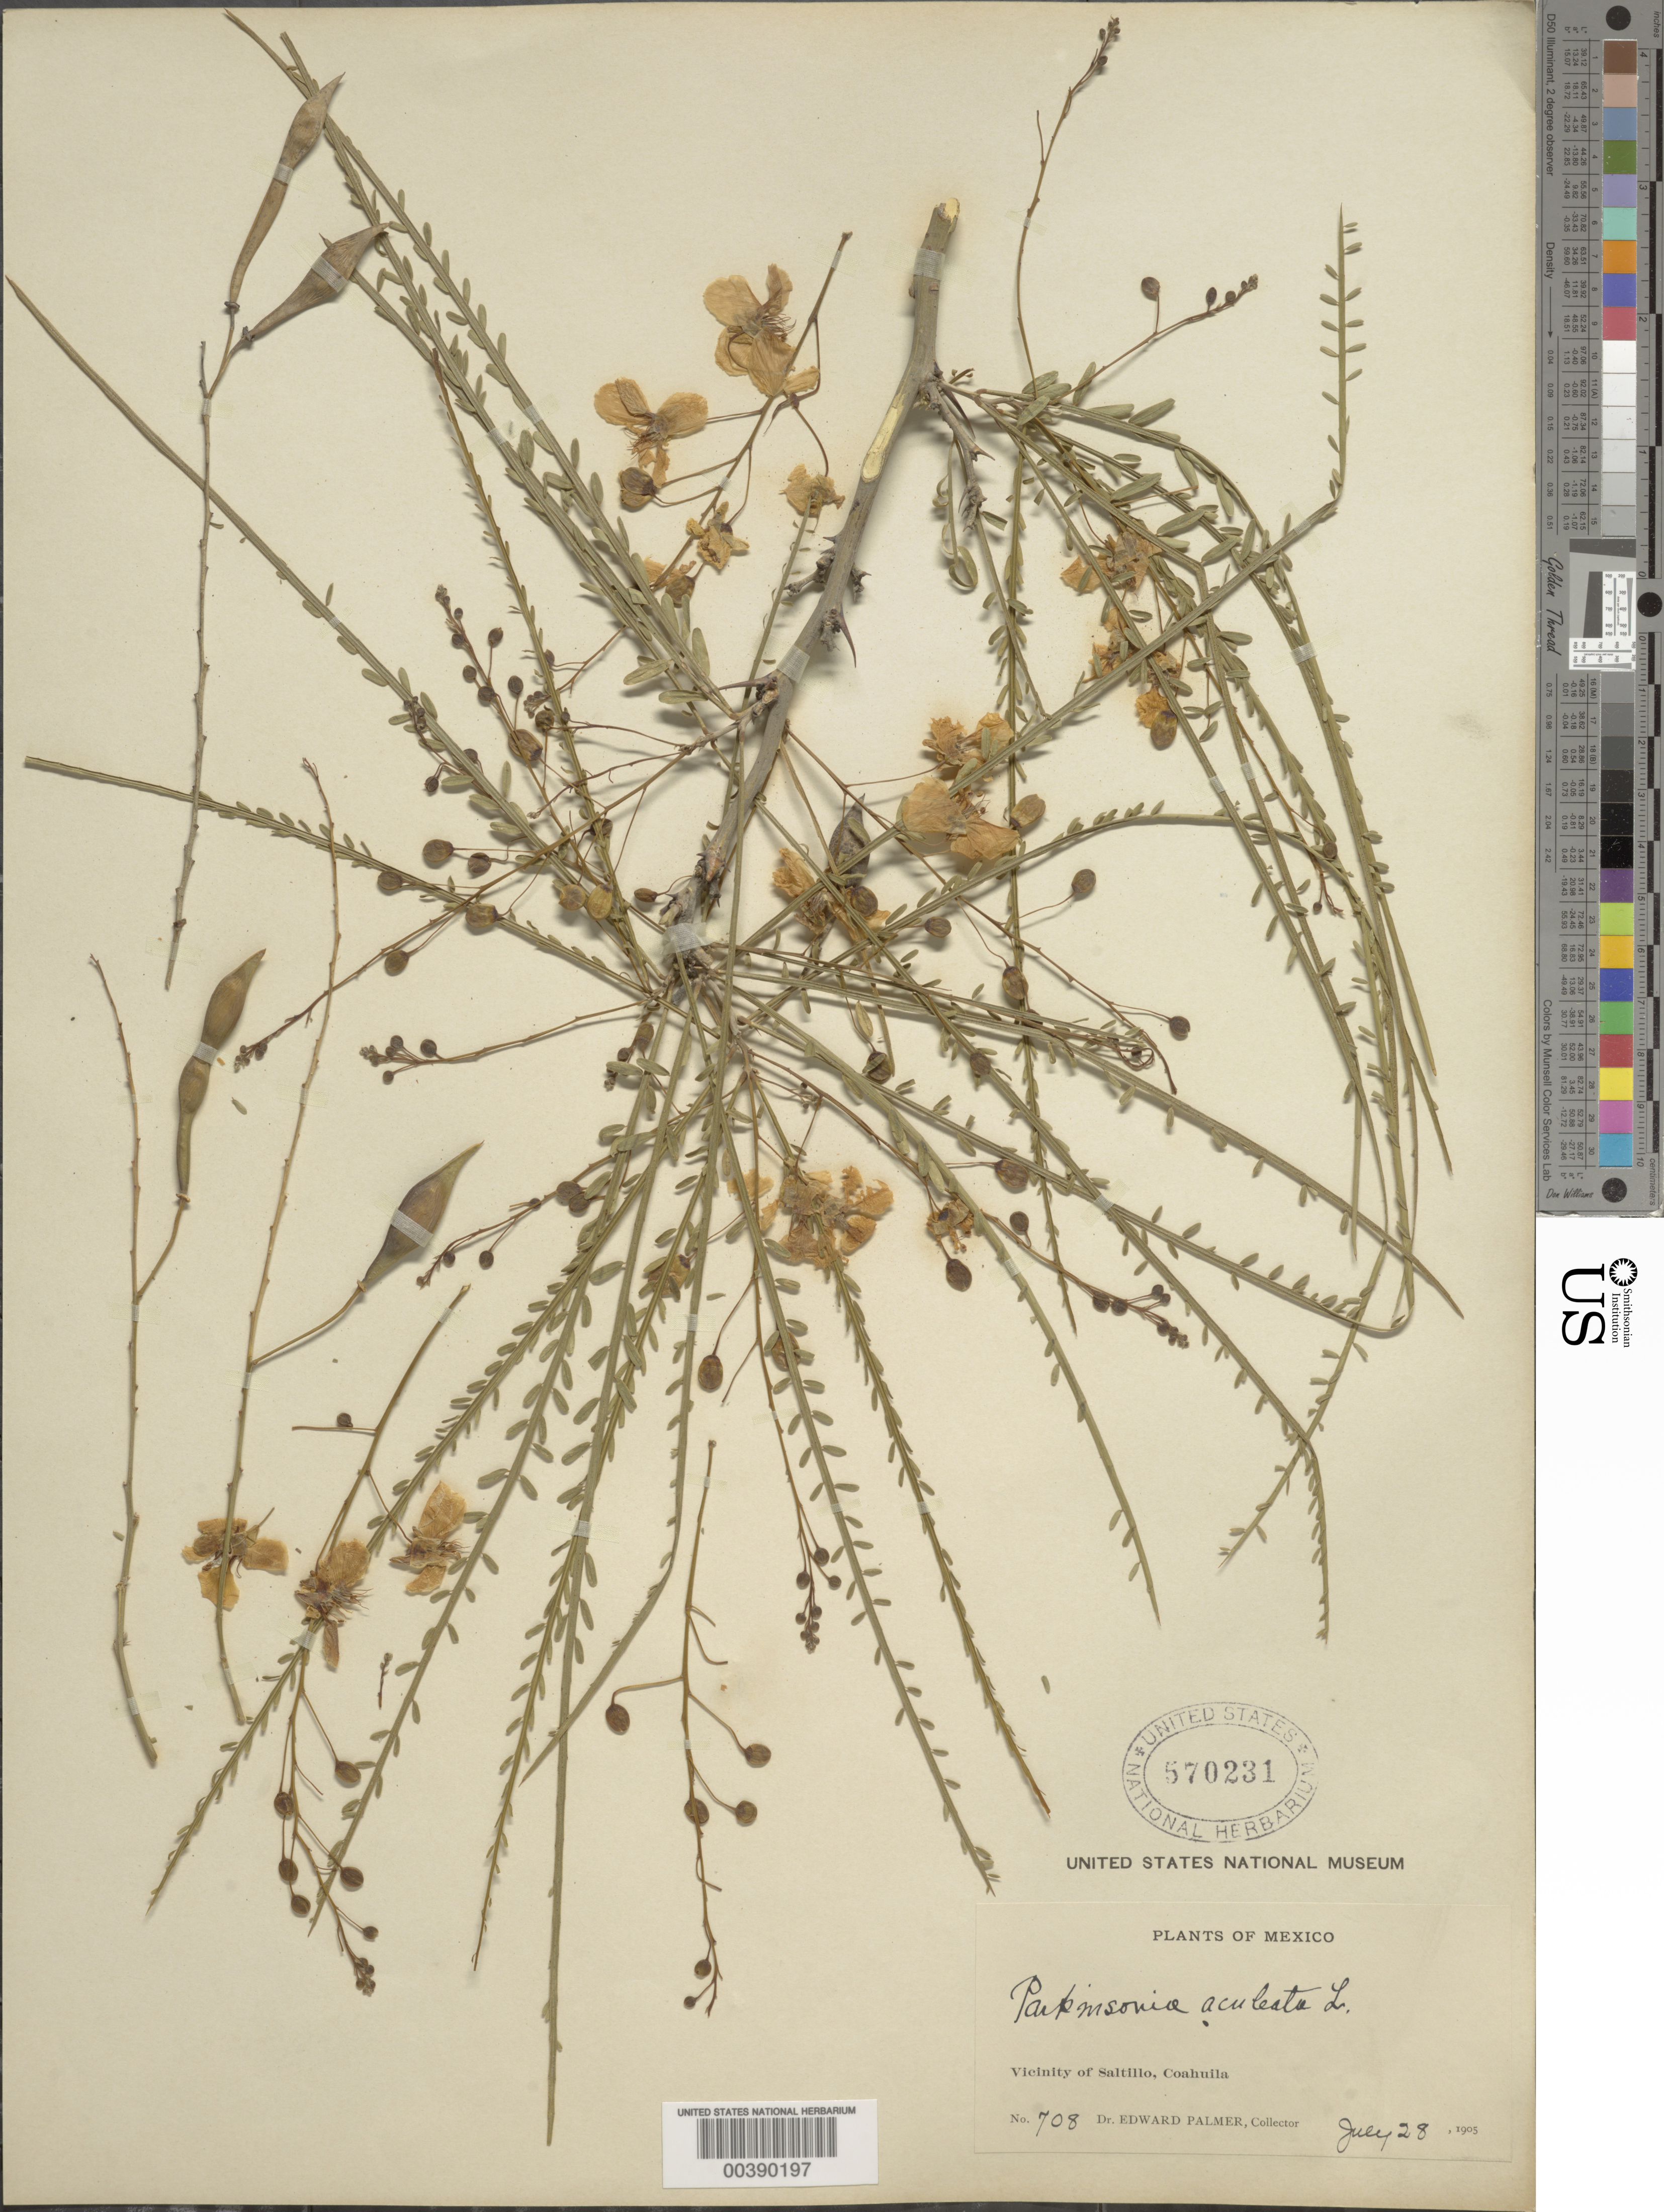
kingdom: Plantae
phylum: Tracheophyta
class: Magnoliopsida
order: Fabales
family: Fabaceae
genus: Parkinsonia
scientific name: Parkinsonia aculeata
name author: L.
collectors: E. Palmer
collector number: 708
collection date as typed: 28 Jul 1905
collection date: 1905-07-28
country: Mexico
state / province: Coahuila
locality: Vicinity of Saltillo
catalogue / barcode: US 570231